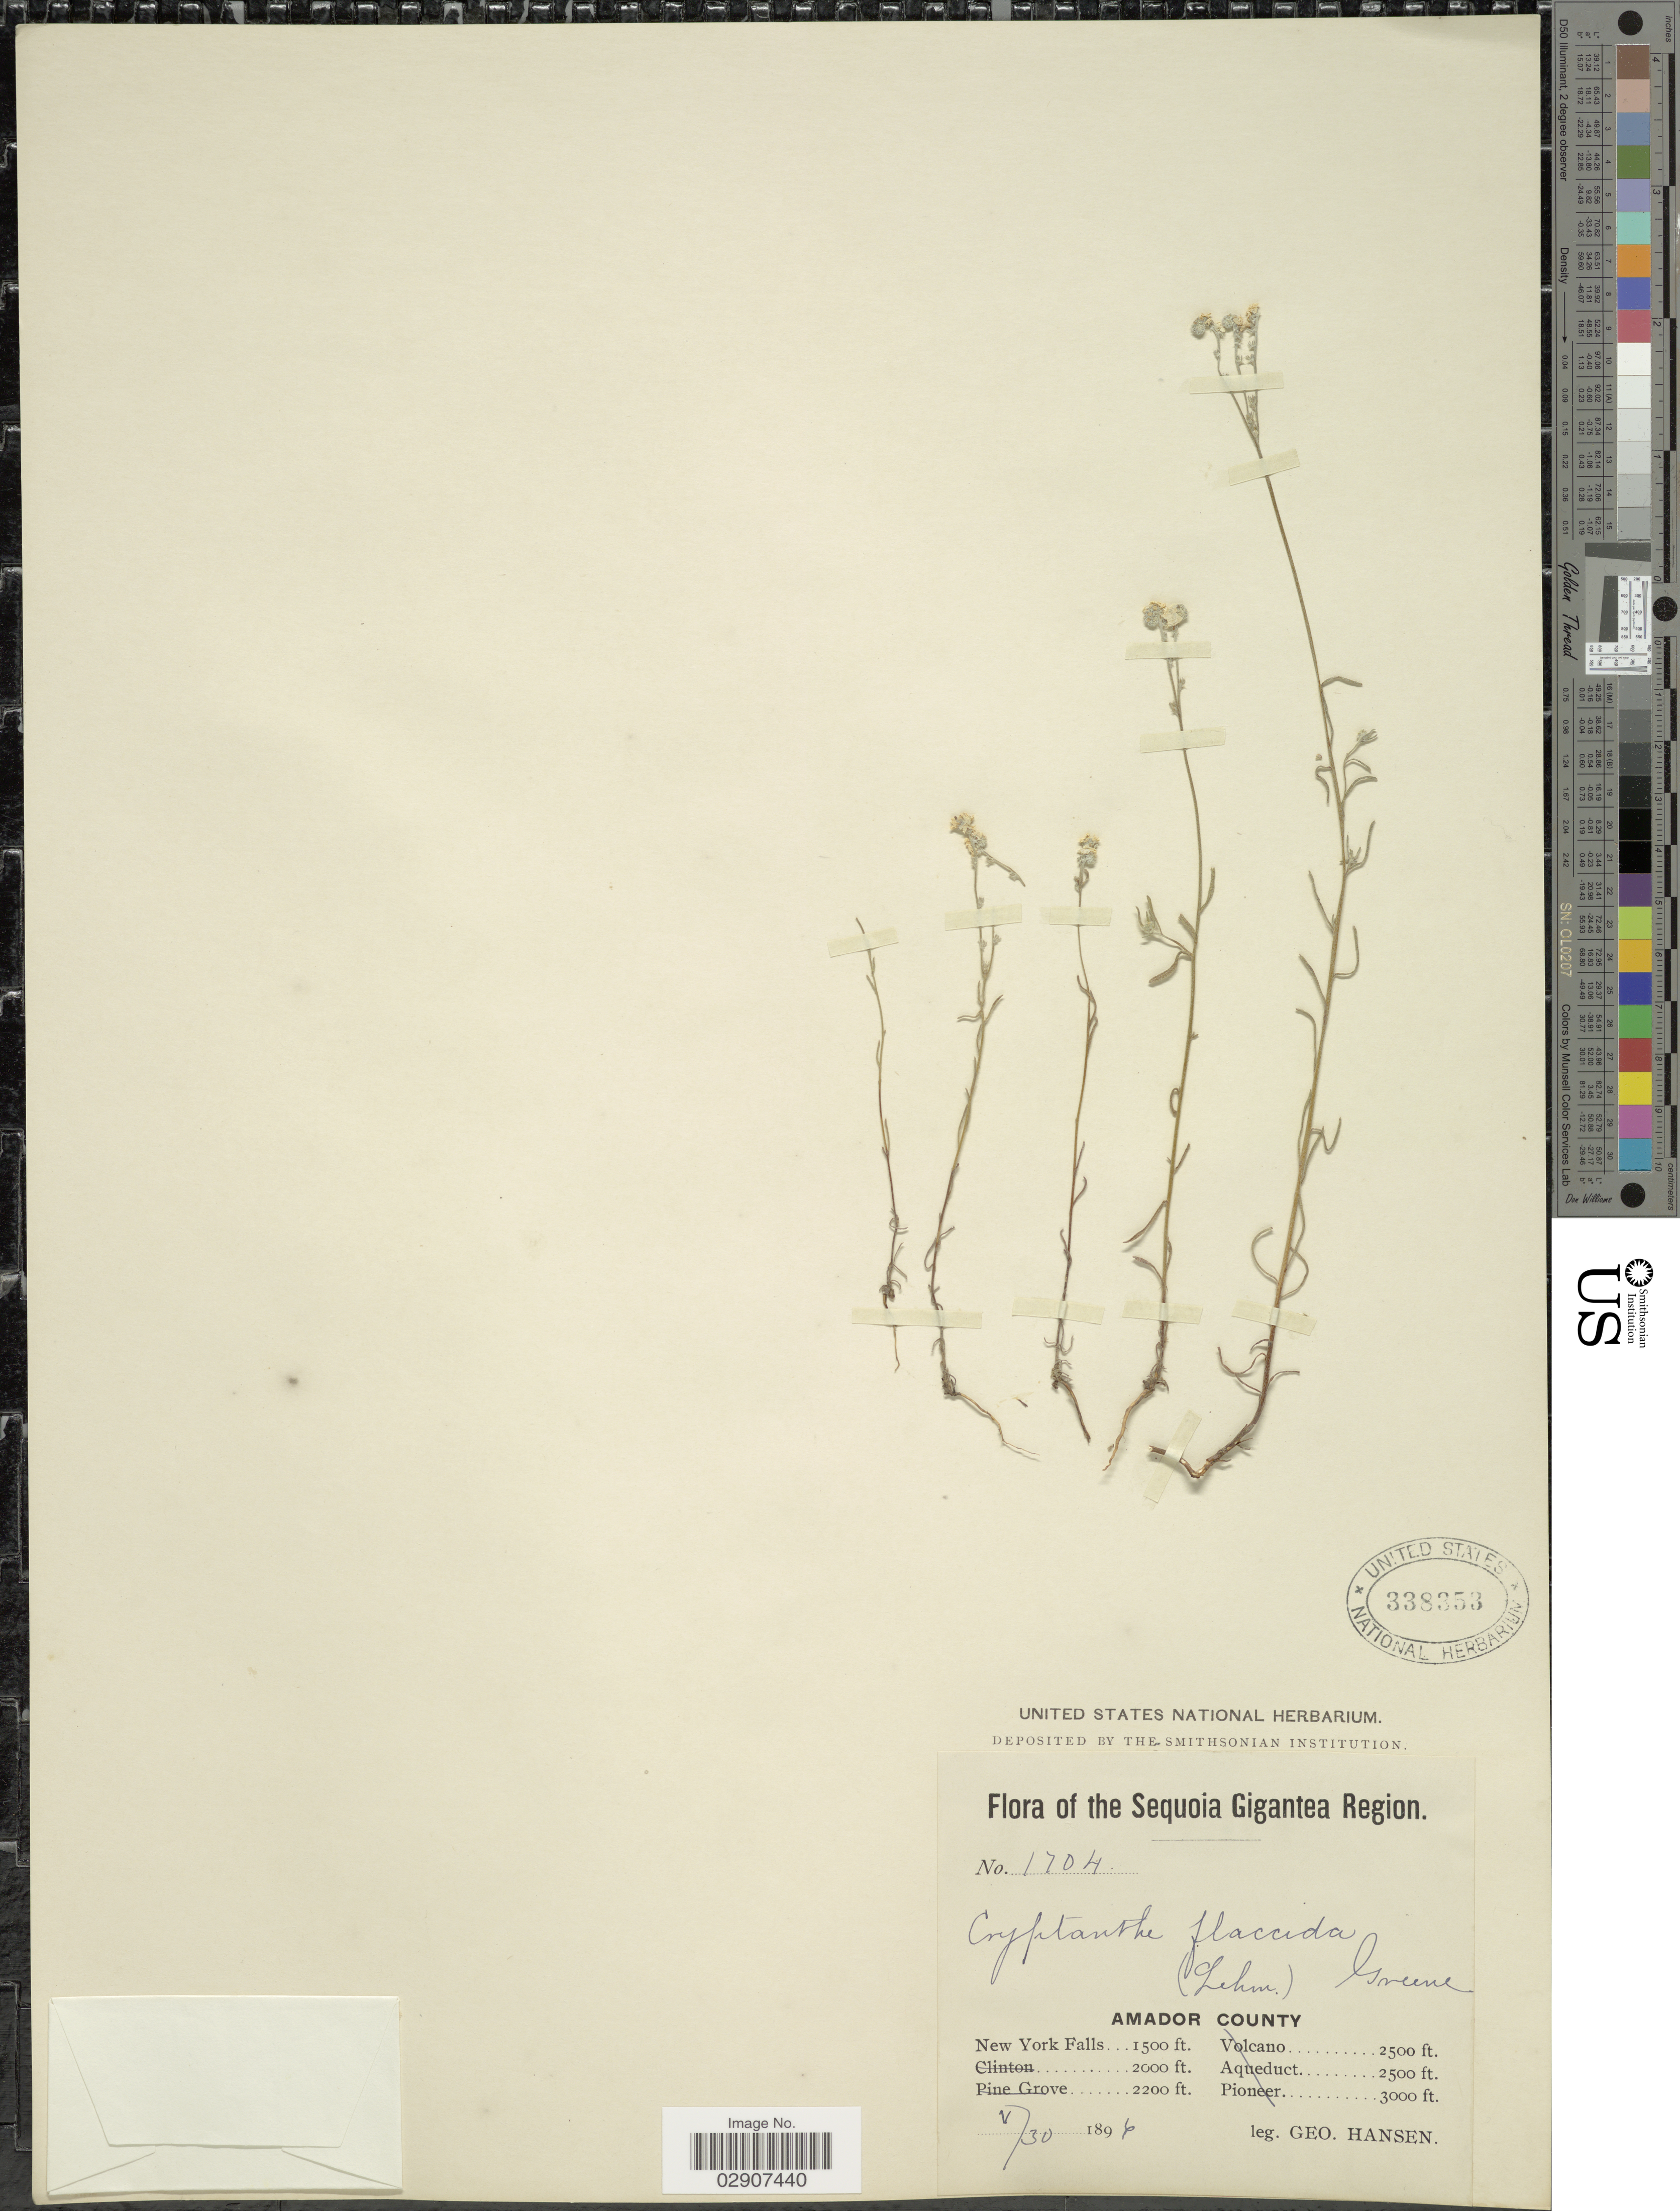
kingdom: Plantae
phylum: Tracheophyta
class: Magnoliopsida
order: Boraginales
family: Boraginaceae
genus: Cryptantha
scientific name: Cryptantha flaccida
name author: (Douglas ex Lehm.) Greene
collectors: G. Hansen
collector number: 1704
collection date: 1896-05-30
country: United States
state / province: New York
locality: The Sequoia Gigantea Region, New York Falls, Amador County.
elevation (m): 457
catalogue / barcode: US 338353